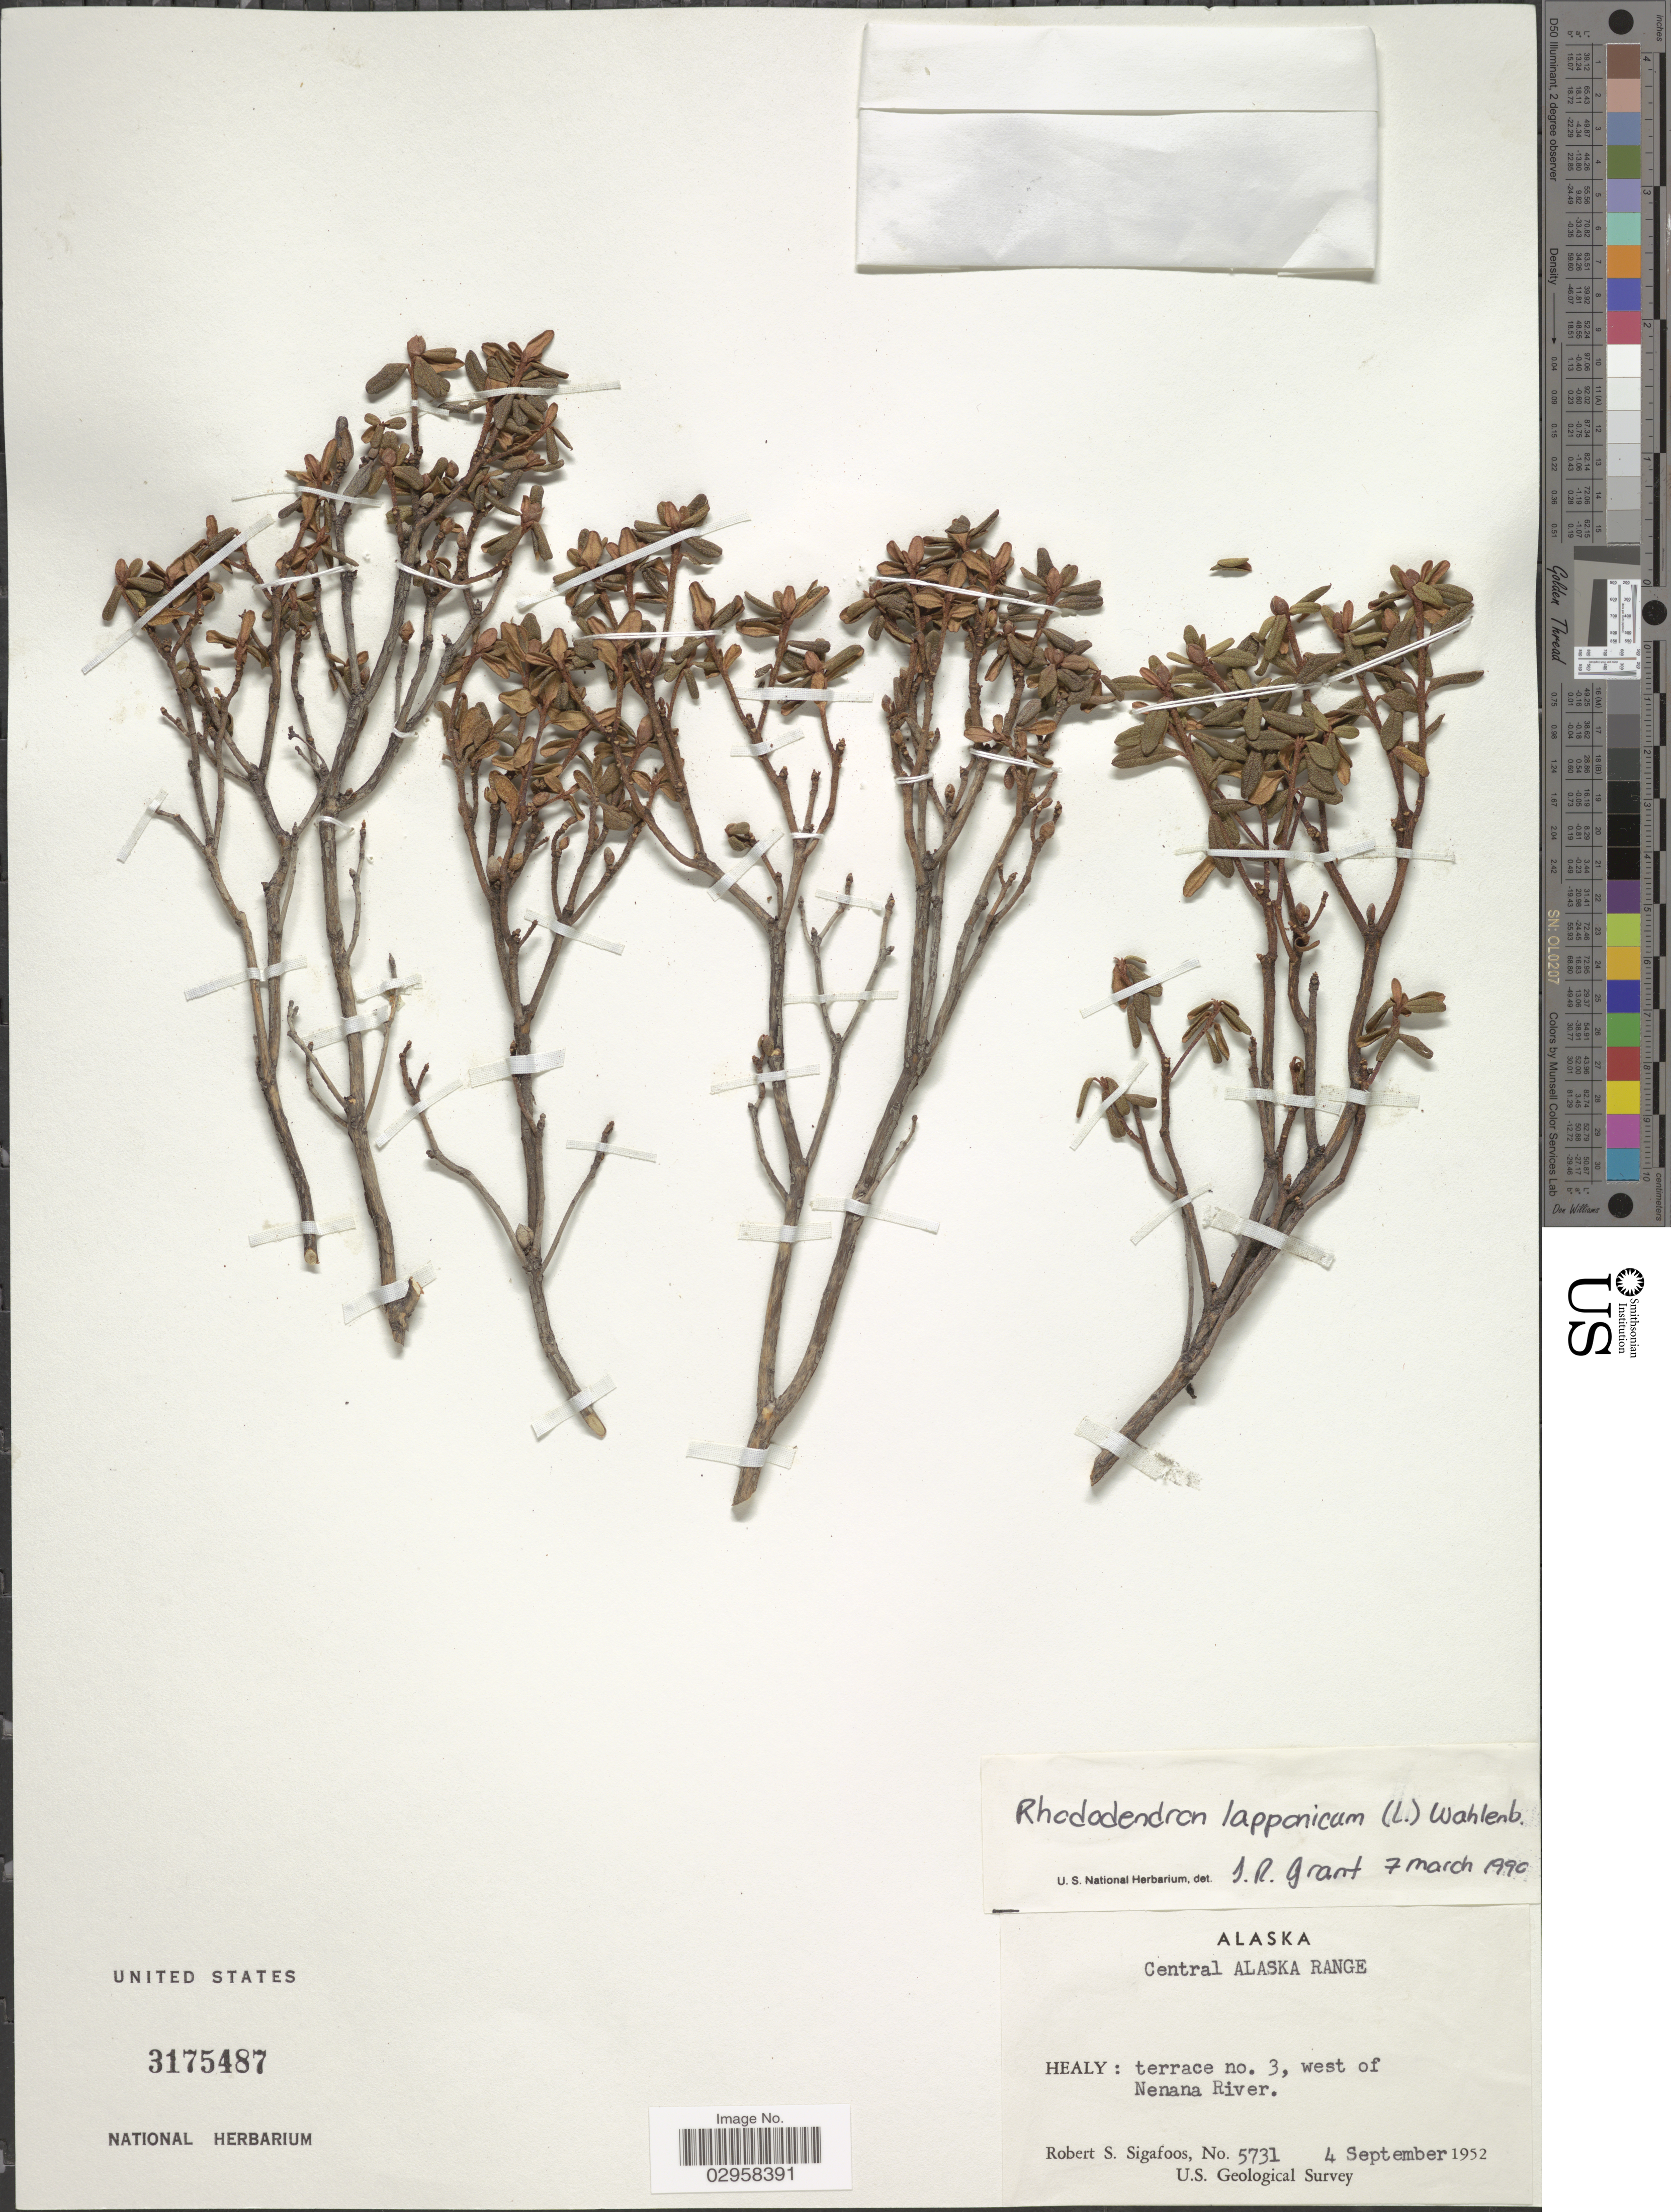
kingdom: Plantae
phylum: Tracheophyta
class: Magnoliopsida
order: Ericales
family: Ericaceae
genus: Rhododendron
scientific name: Rhododendron lapponicum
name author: (L.) Wahlenb.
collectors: R. Sigafoos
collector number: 5731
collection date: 1952-09-04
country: United States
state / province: Alaska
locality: Central Alaska Range. Healy: terrace no. 3, west of Nenana River.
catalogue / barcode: US 3175487